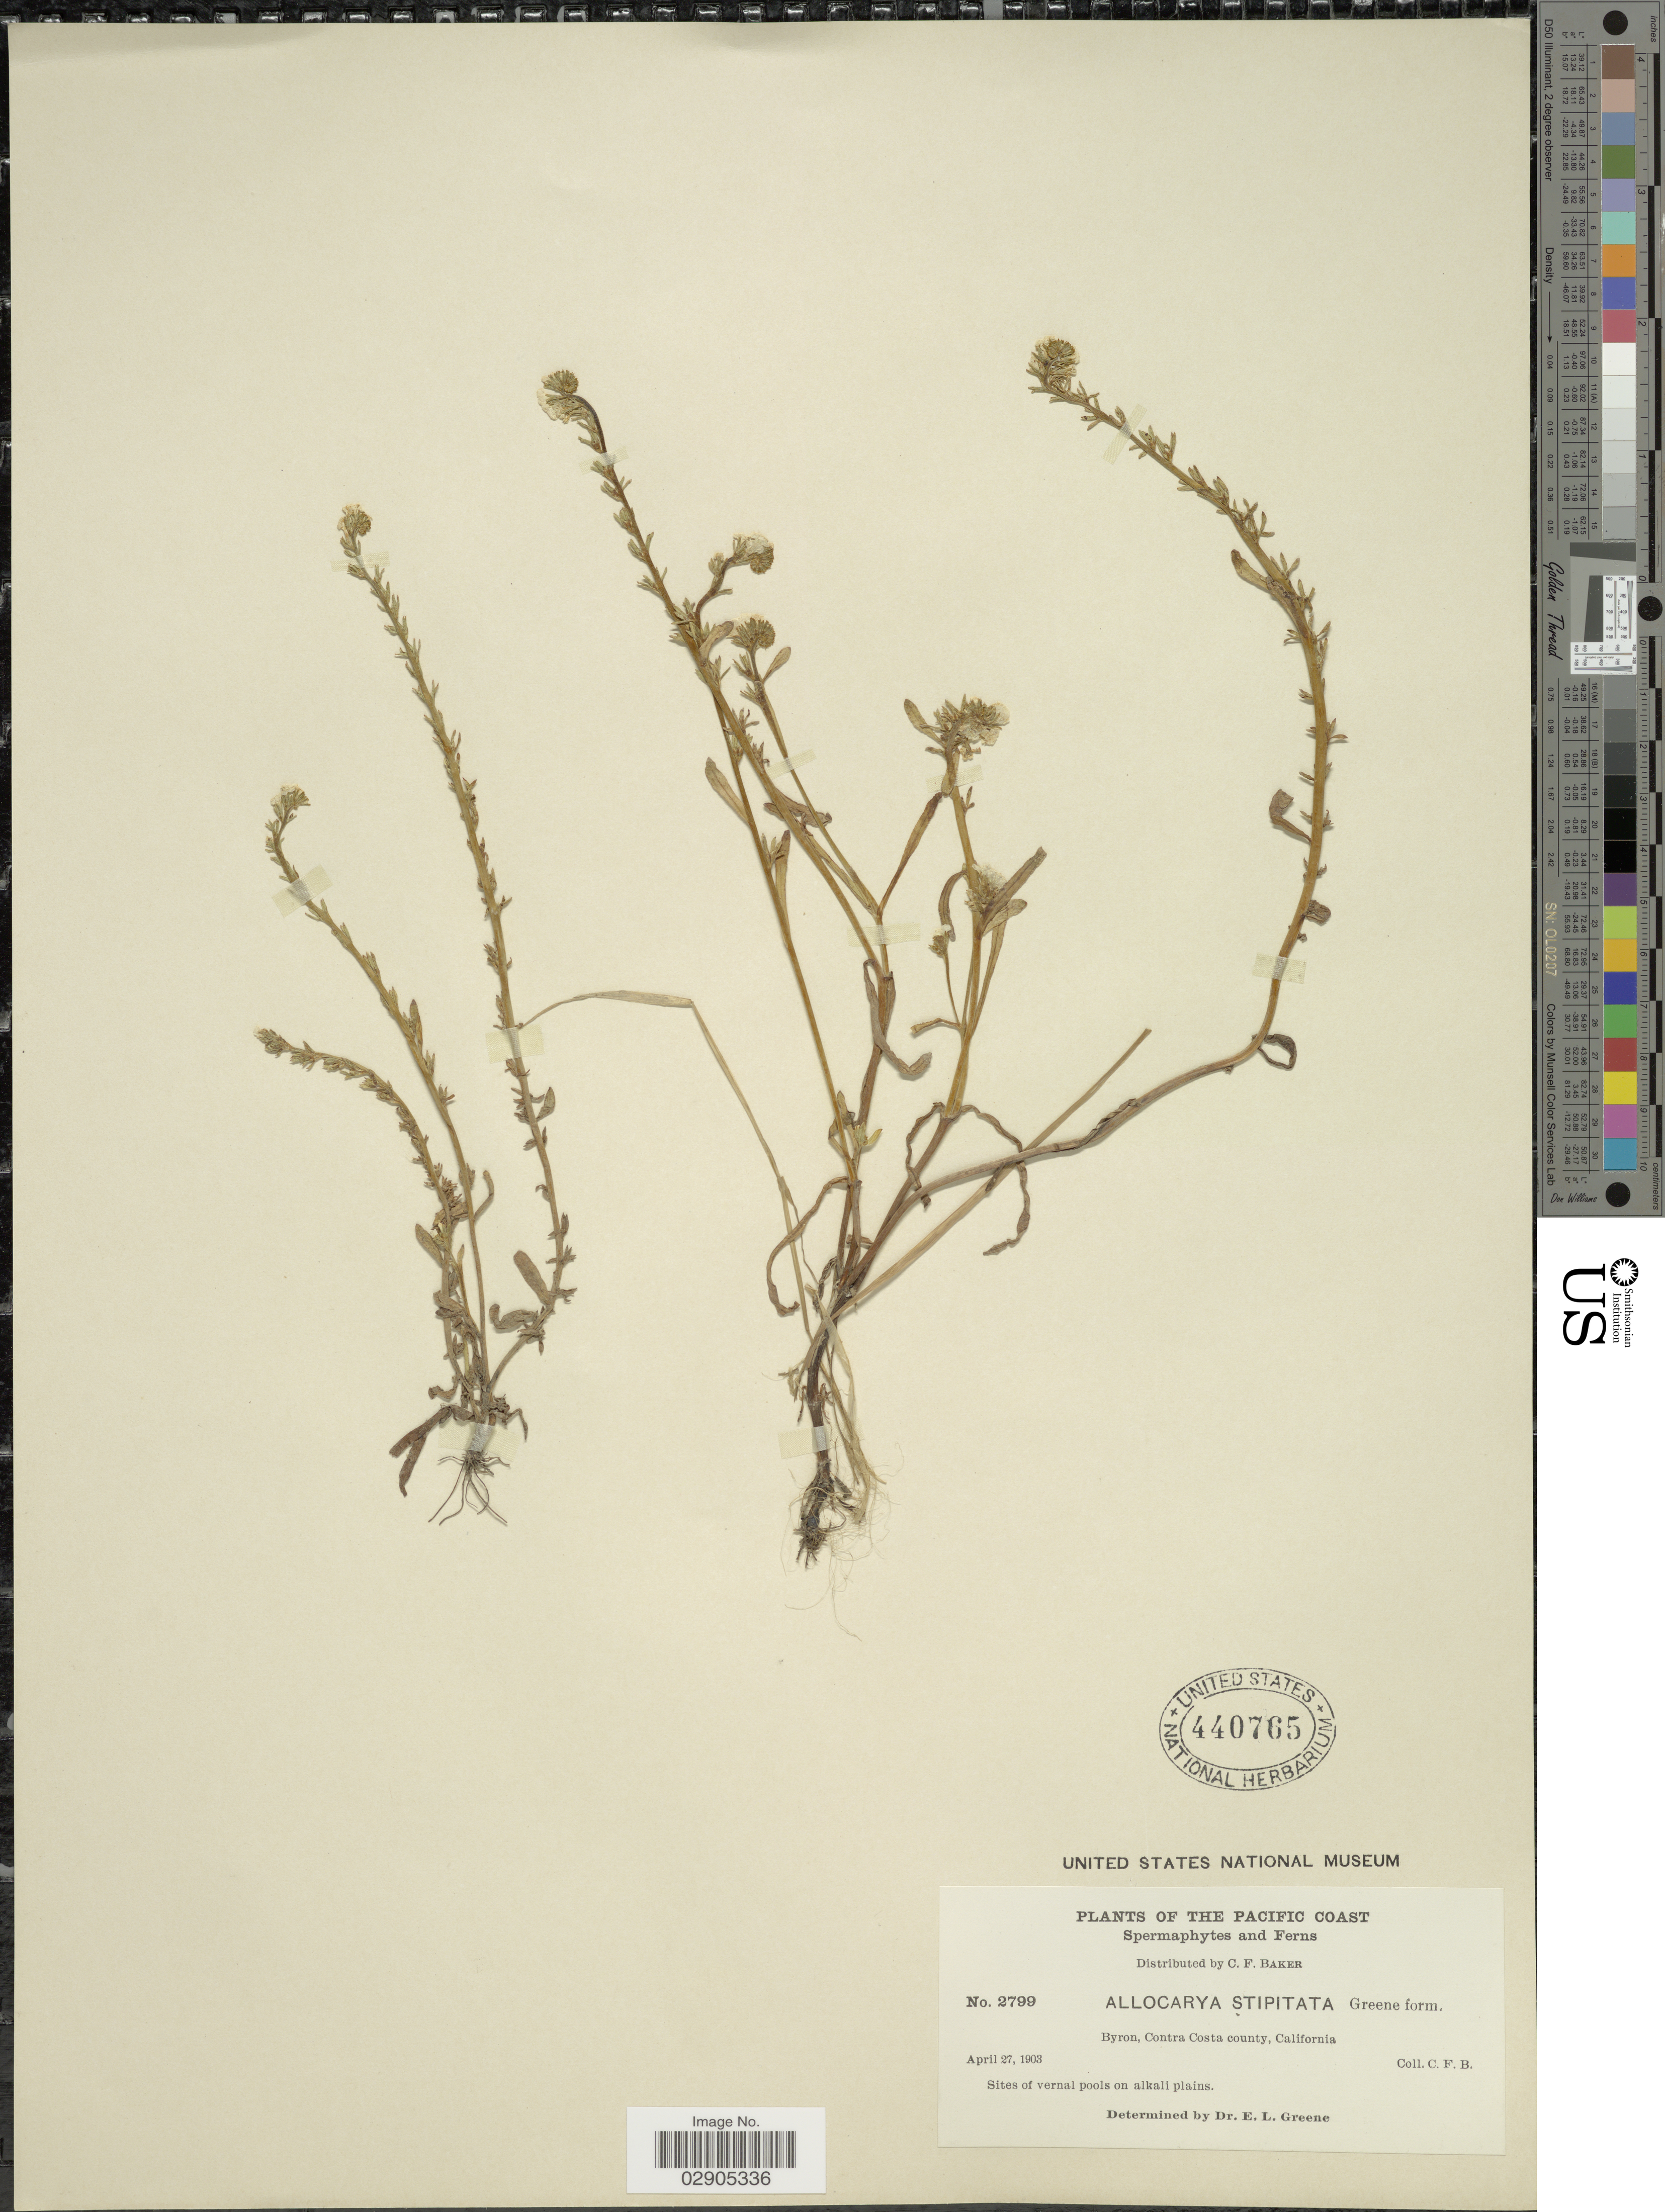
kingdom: Plantae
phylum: Tracheophyta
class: Magnoliopsida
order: Boraginales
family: Boraginaceae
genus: Allocarya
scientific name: Allocarya stipitata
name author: Greene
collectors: C. F. Baker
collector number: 2799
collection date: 1903-04-27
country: United States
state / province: California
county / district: Contra Costa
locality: Pacific Coast. Byron, Contra Costa county.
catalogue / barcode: US 440765